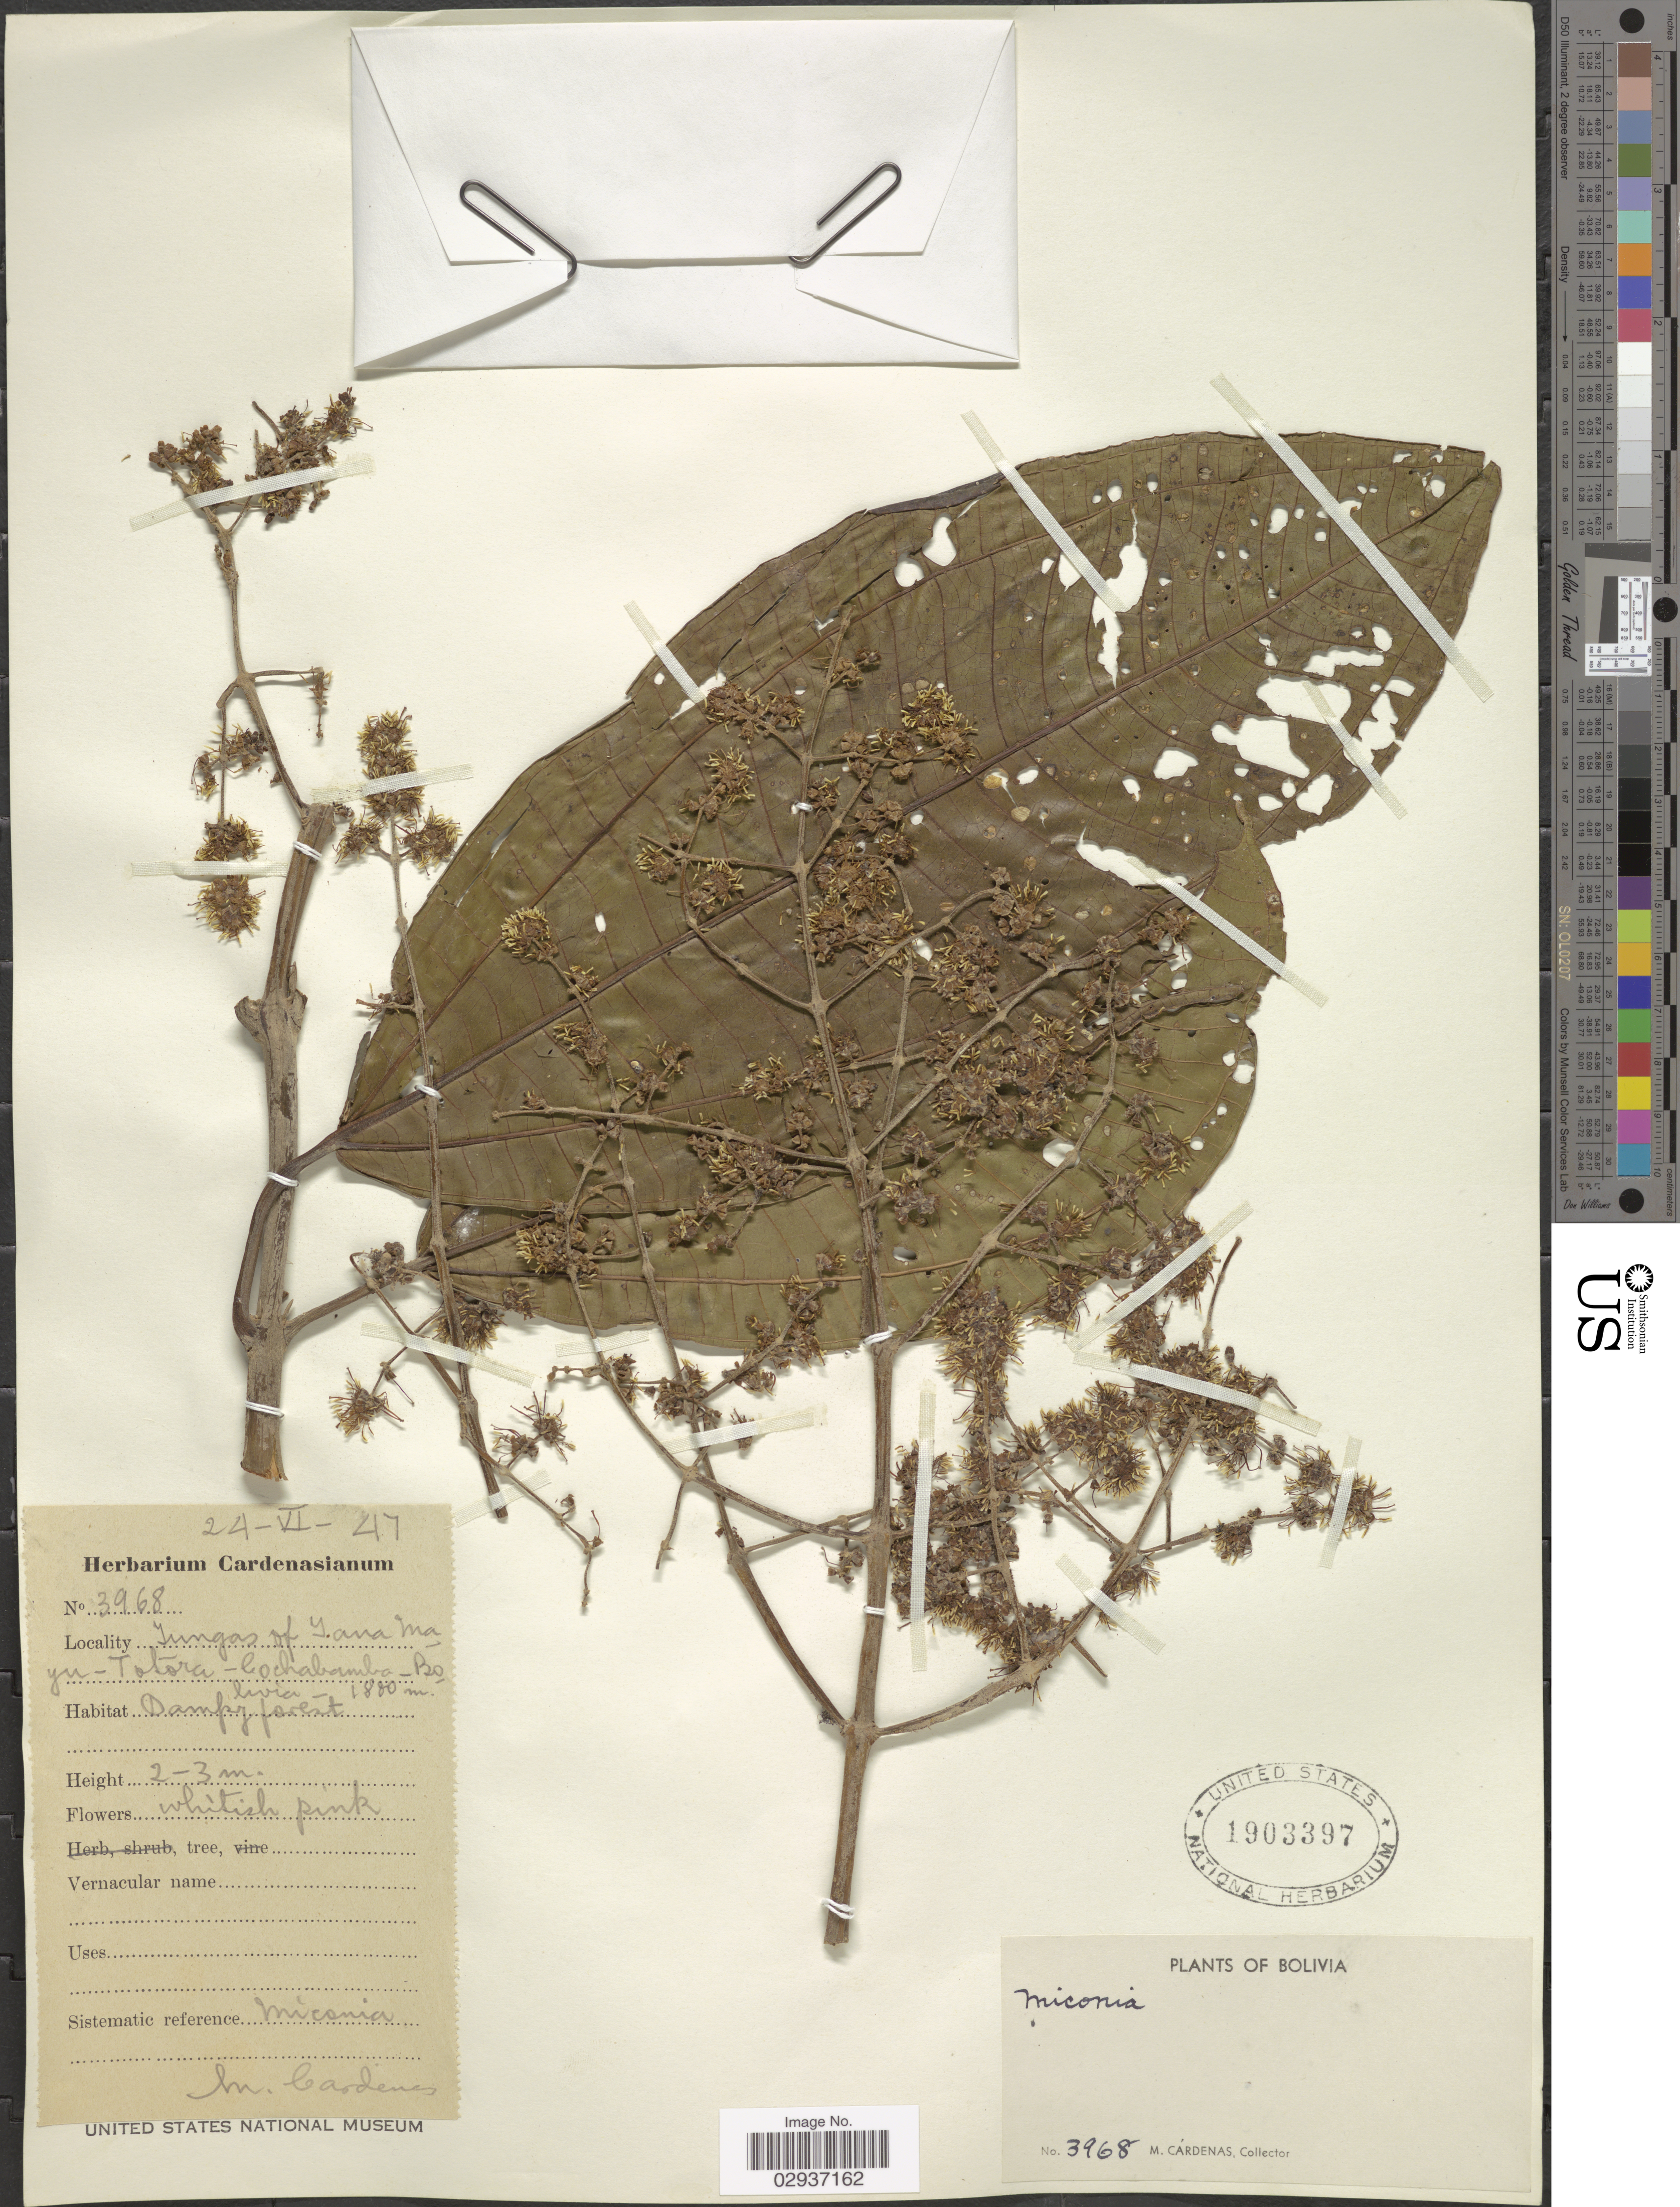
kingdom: Plantae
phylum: Tracheophyta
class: Magnoliopsida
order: Myrtales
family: Melastomataceae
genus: Miconia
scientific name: Miconia calvescens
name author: DC.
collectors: M. Cárdenas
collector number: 3968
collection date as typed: Transcribed d/m/y: 24/6/47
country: Bolivia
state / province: Cochabamba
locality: Yungas of Yana Mayu- Totora - Cochabamba.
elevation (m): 1800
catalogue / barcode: US 1903397